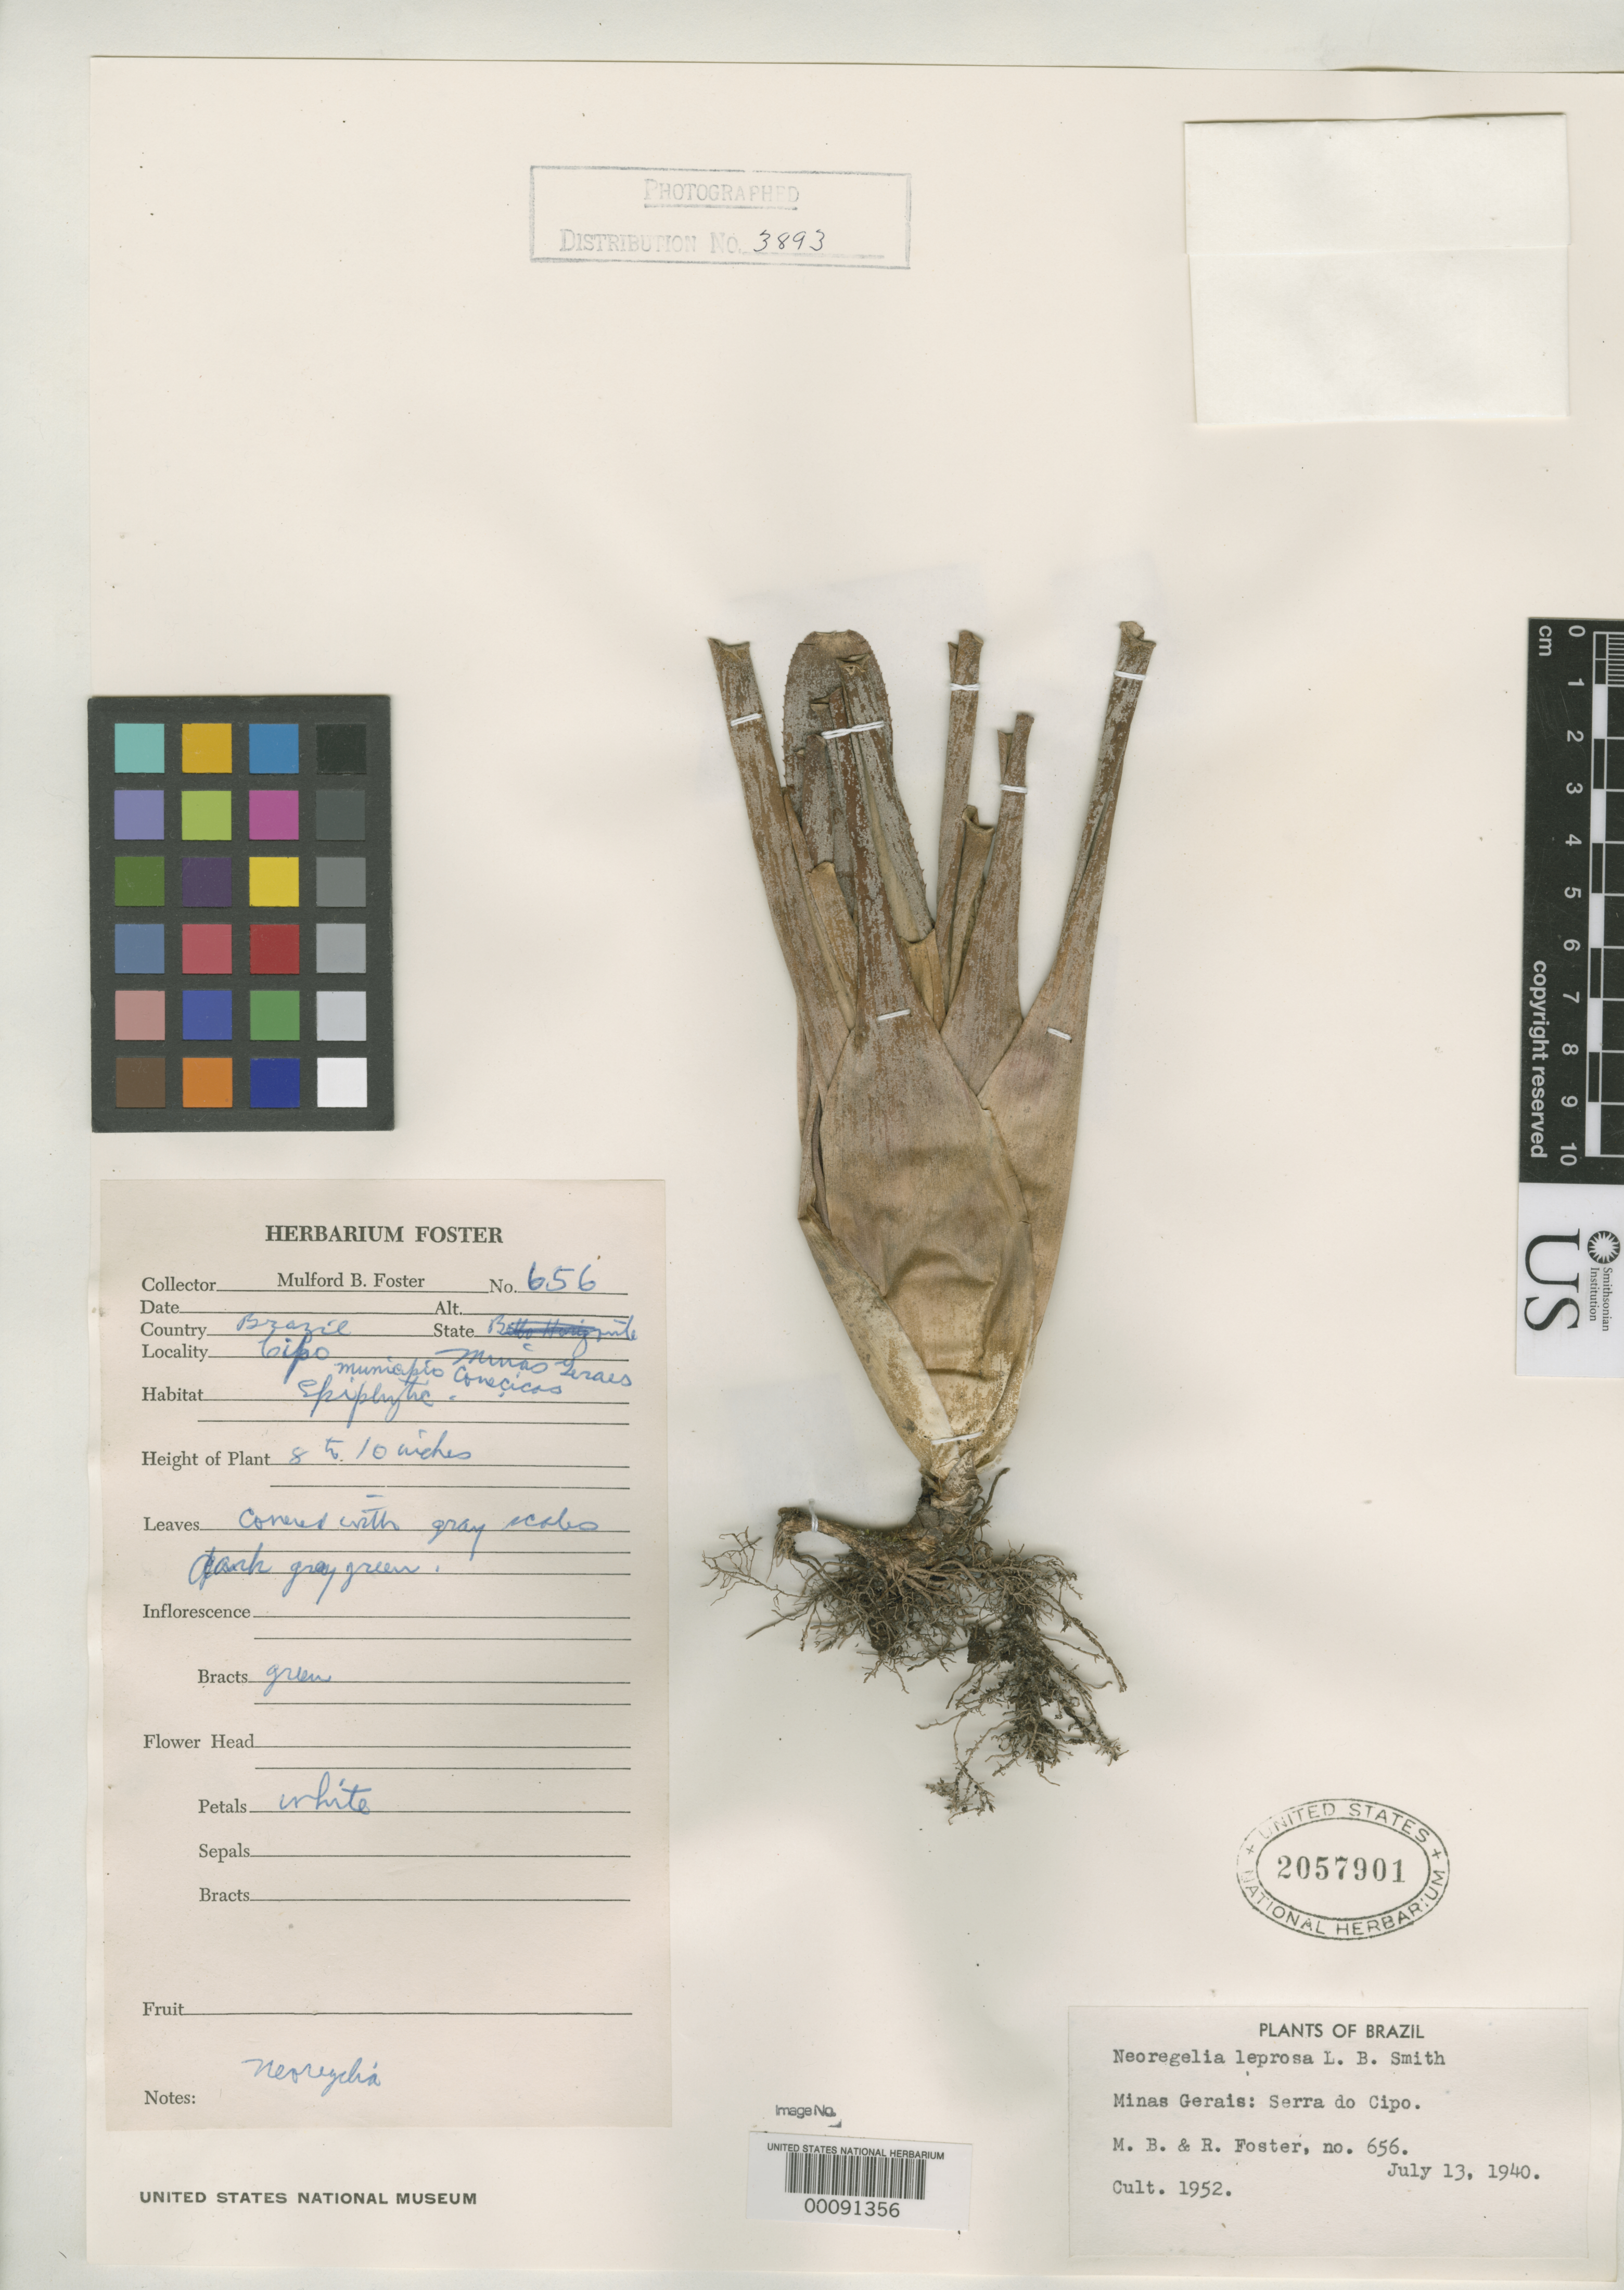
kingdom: Plantae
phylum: Tracheophyta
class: Liliopsida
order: Poales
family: Bromeliaceae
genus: Neoregelia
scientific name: Neoregelia leprosa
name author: L.B. Sm.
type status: Isotype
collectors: M. B. Foster & R. C. Foster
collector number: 656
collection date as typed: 13 Jul 1940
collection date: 1940-07-13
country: Brazil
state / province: Minas Gerais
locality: Serra do Cipo.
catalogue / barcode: US 2057901